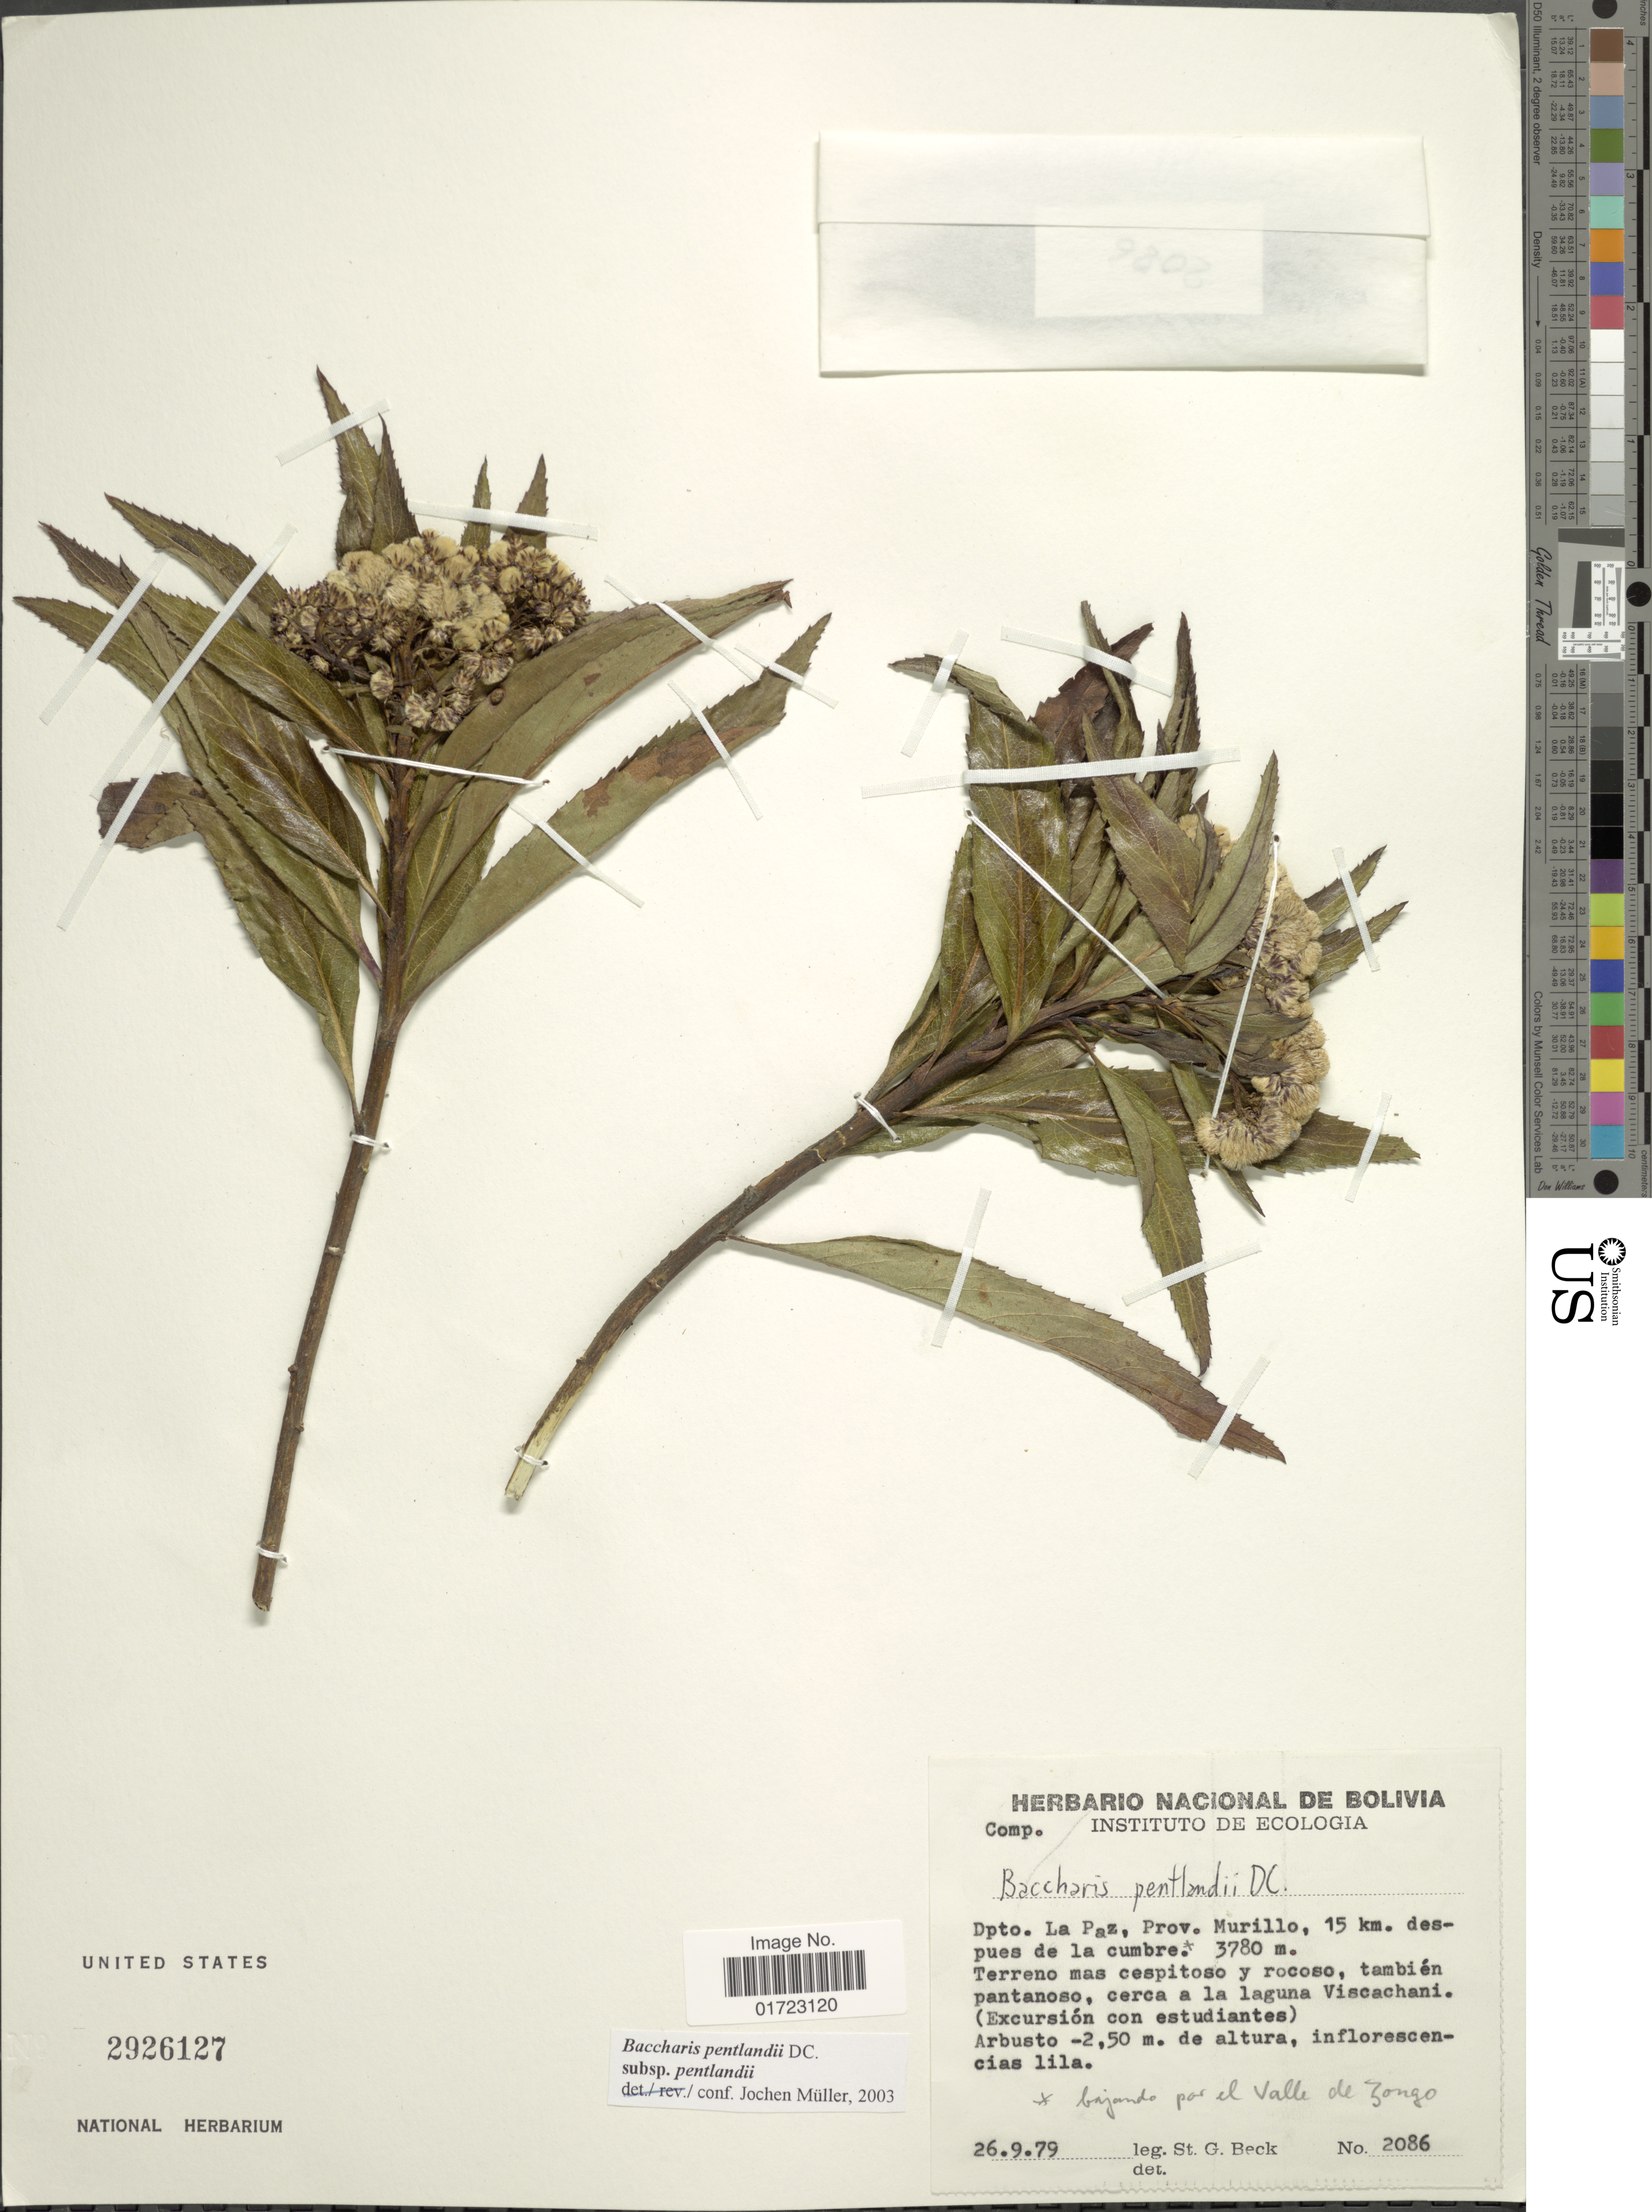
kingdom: Plantae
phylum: Tracheophyta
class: Magnoliopsida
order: Asterales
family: Asteraceae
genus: Baccharis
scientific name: Baccharis pentlandii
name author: DC.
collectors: S. G. Beck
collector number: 2086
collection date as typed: Transcribed d/m/y: 26/9/79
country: Bolivia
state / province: La Paz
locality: Prov. Murillo, 15 km despues de la cumbre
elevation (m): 1152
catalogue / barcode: US 2926127